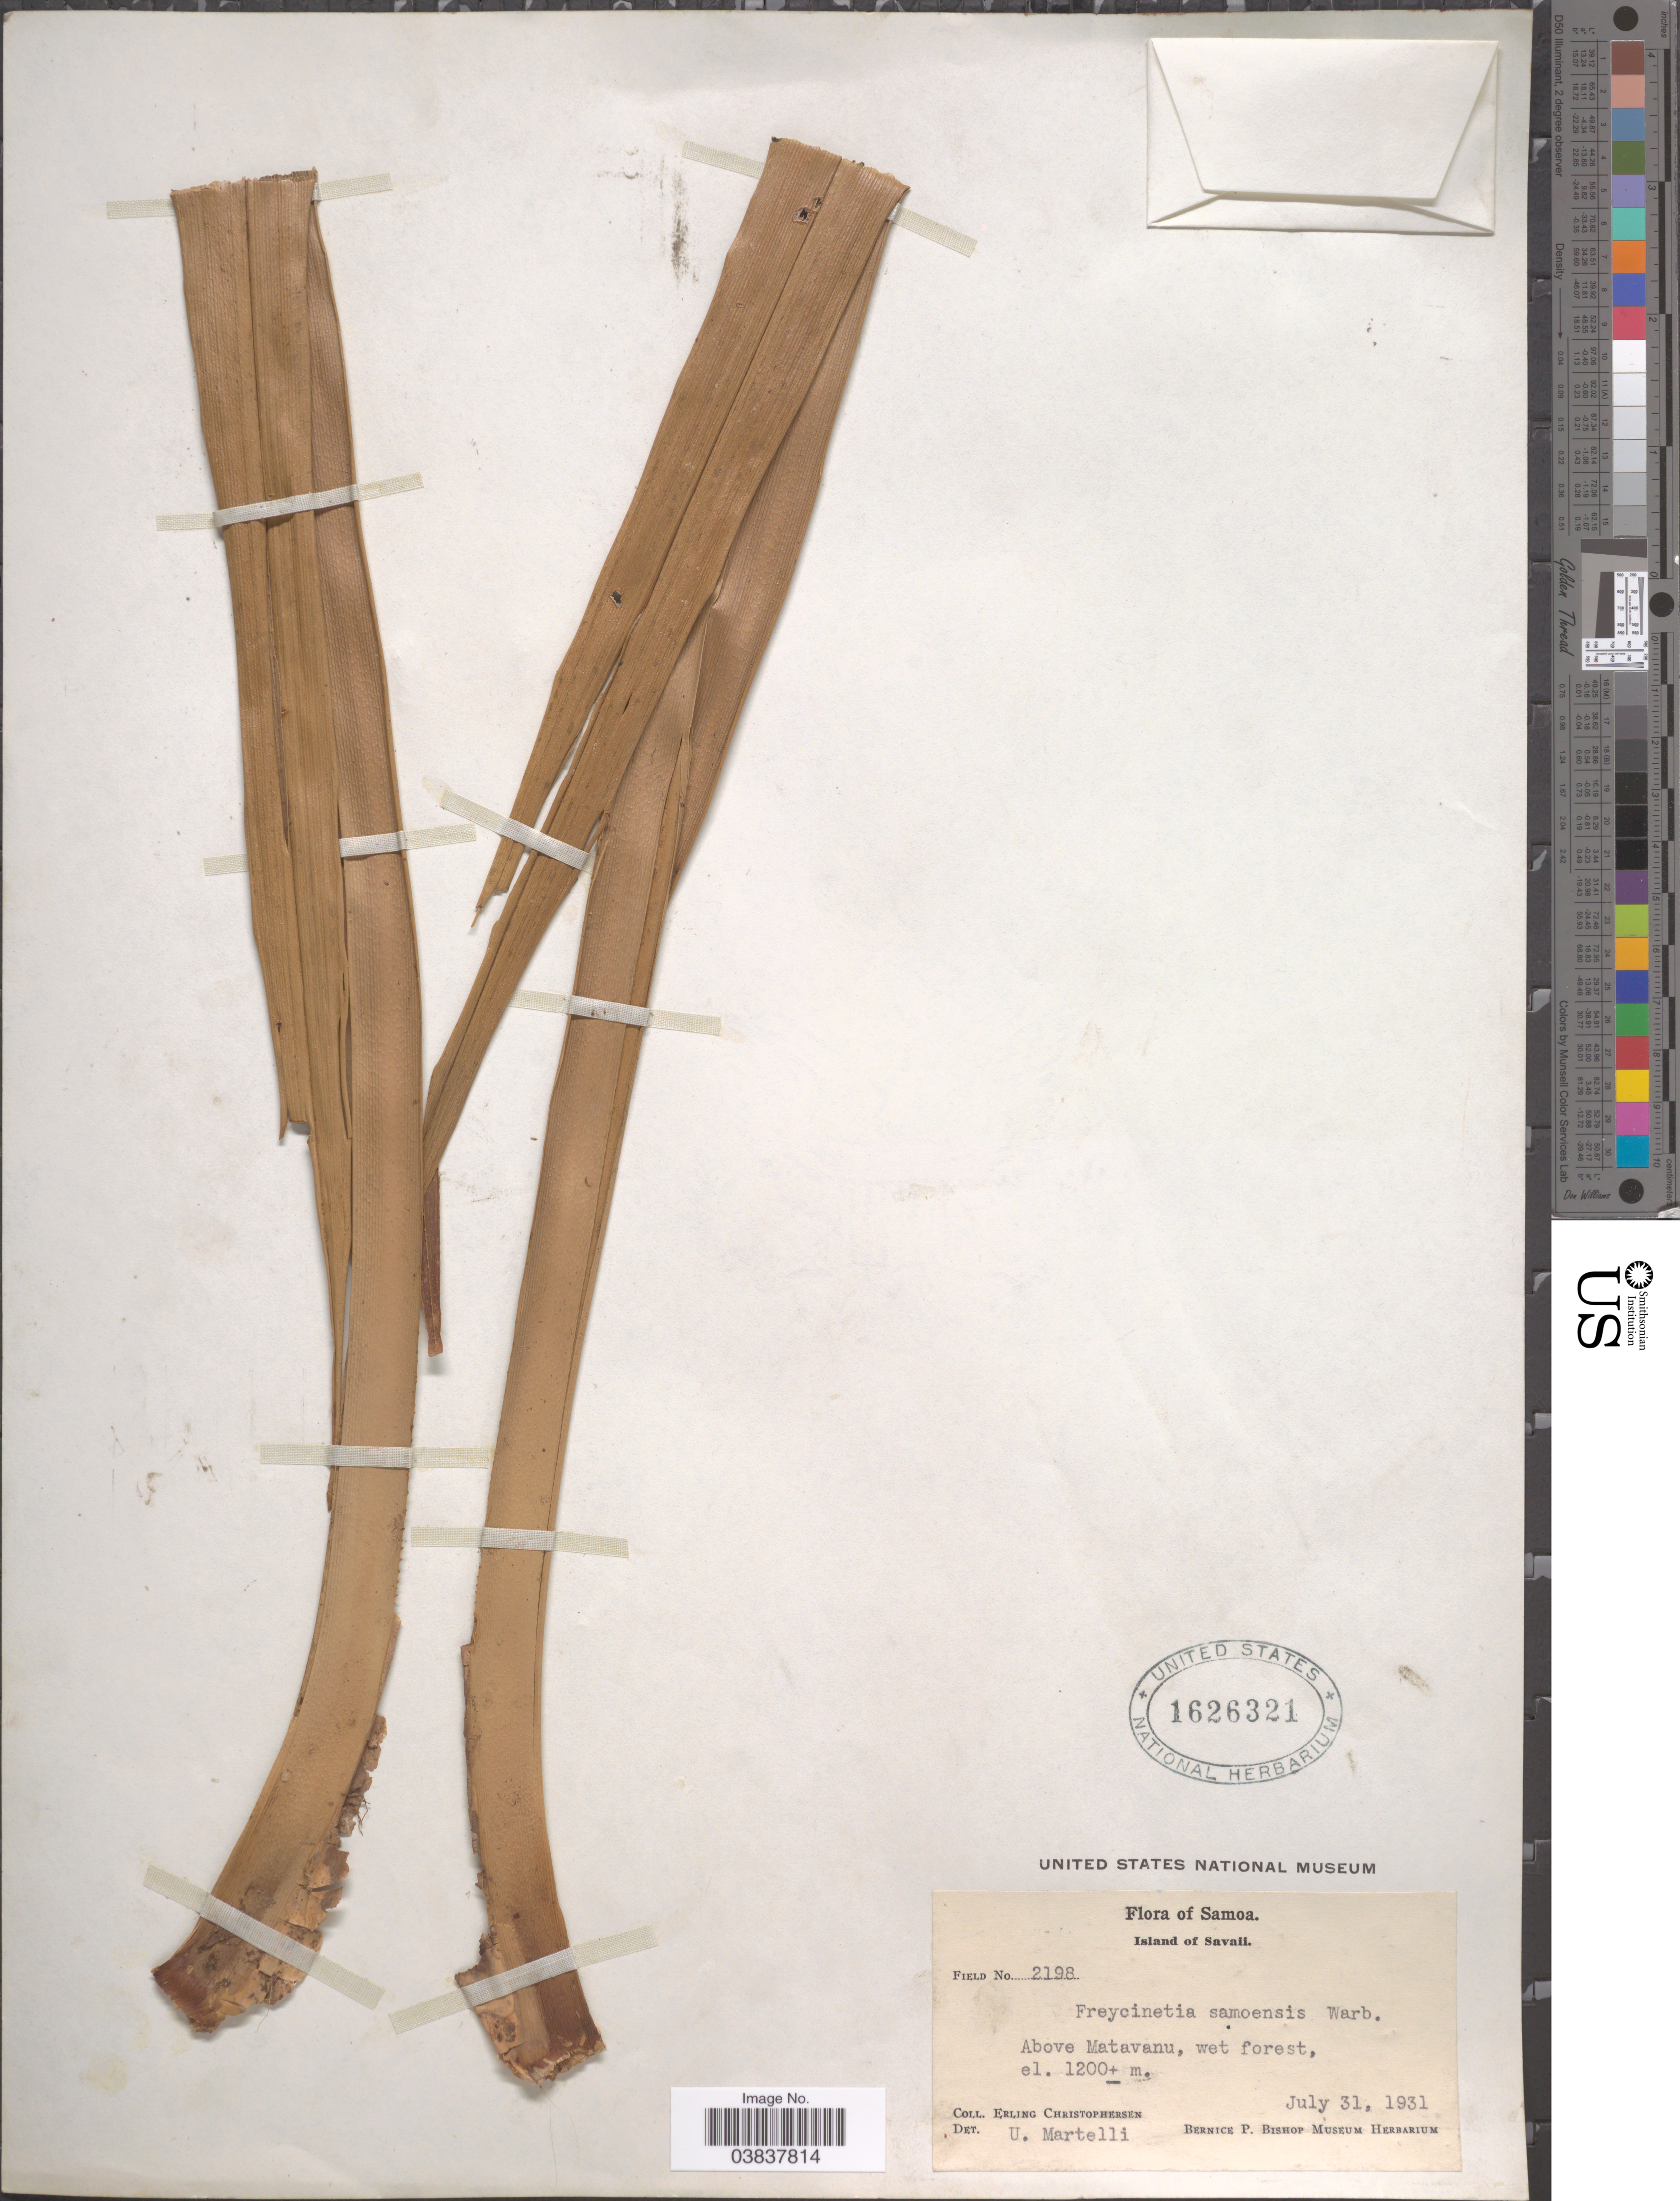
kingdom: Plantae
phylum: Tracheophyta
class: Liliopsida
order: Pandanales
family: Pandanaceae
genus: Freycinetia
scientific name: Freycinetia samoensis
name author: Warb.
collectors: E. Christophersen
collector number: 2198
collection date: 1931-07-31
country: Samoa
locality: Samoa. Island of Savaii. Above Matavanu.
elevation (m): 1200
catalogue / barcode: US 1626321